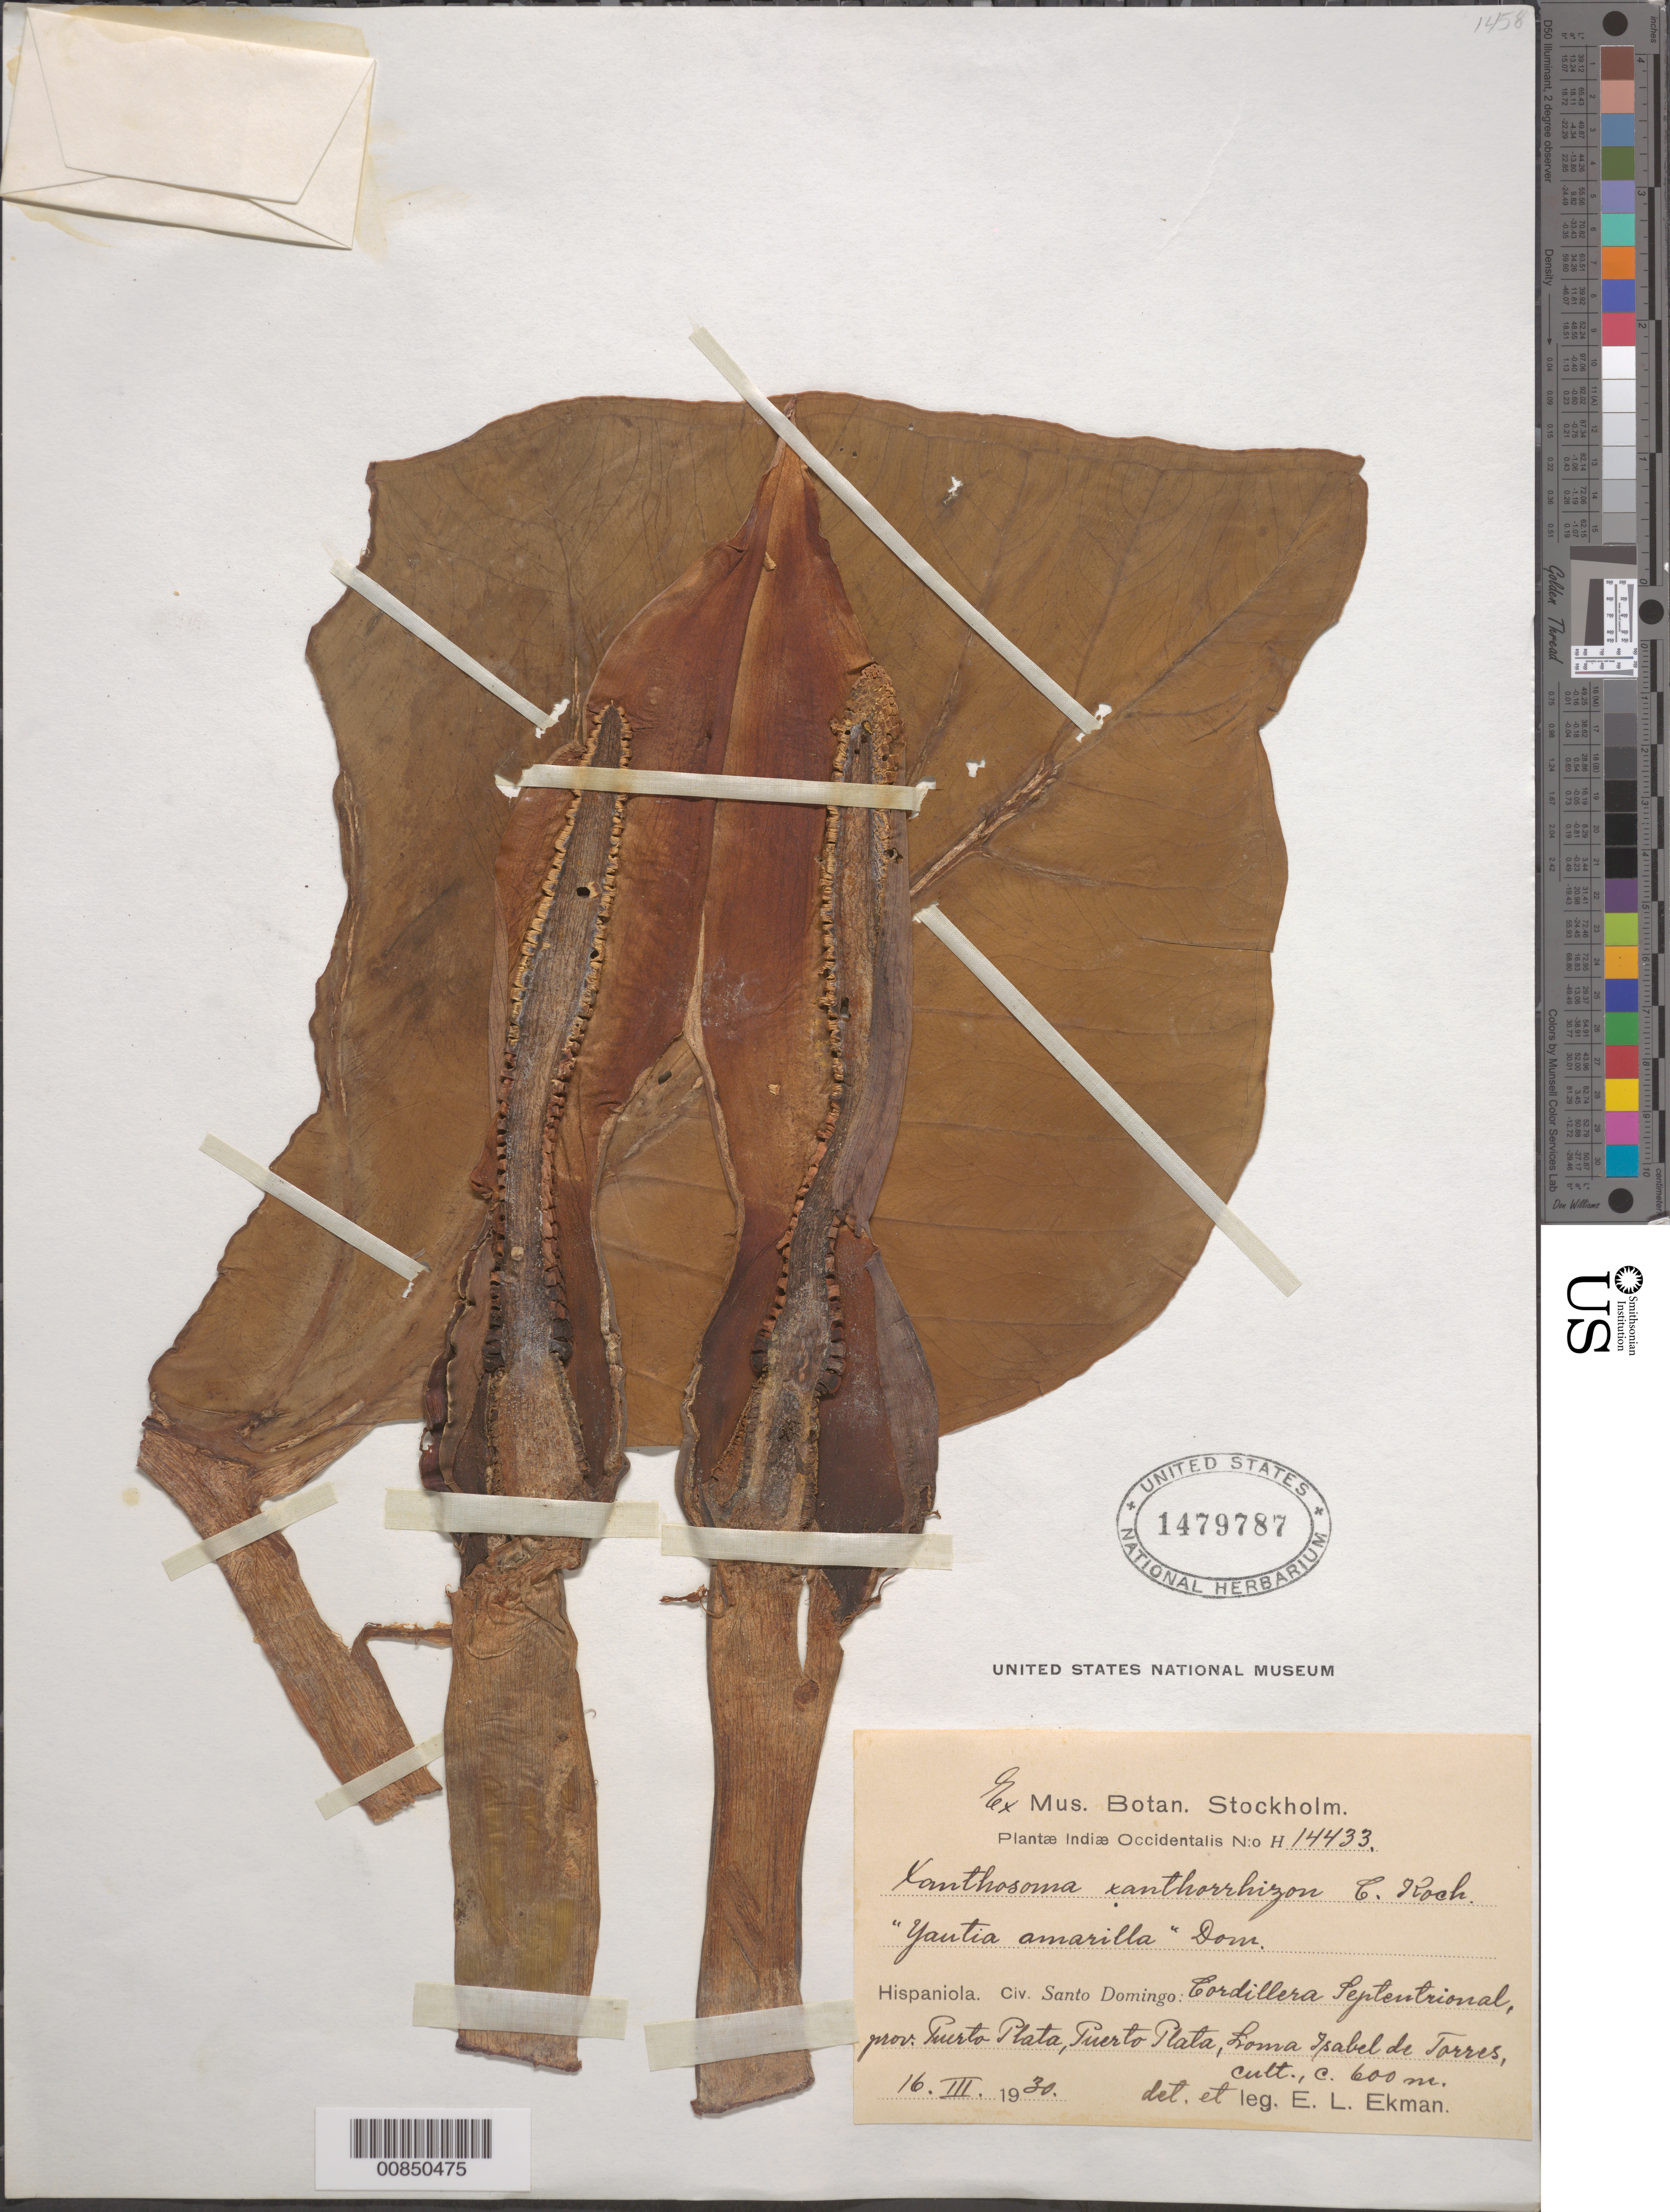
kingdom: Plantae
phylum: Tracheophyta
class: Liliopsida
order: Alismatales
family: Araceae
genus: Xanthosoma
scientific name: Xanthosoma sagittifolium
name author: (L.) Schott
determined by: Ekman, E. L.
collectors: E. L. Ekman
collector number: H 14433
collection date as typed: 16 Mar 1930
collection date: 1930-03-16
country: Dominican Republic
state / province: Puerto Plata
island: Hispaniola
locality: Cordillera Septentrional, Puerto Plata, Loma Isabel de Torres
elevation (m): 600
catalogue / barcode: US 1479787